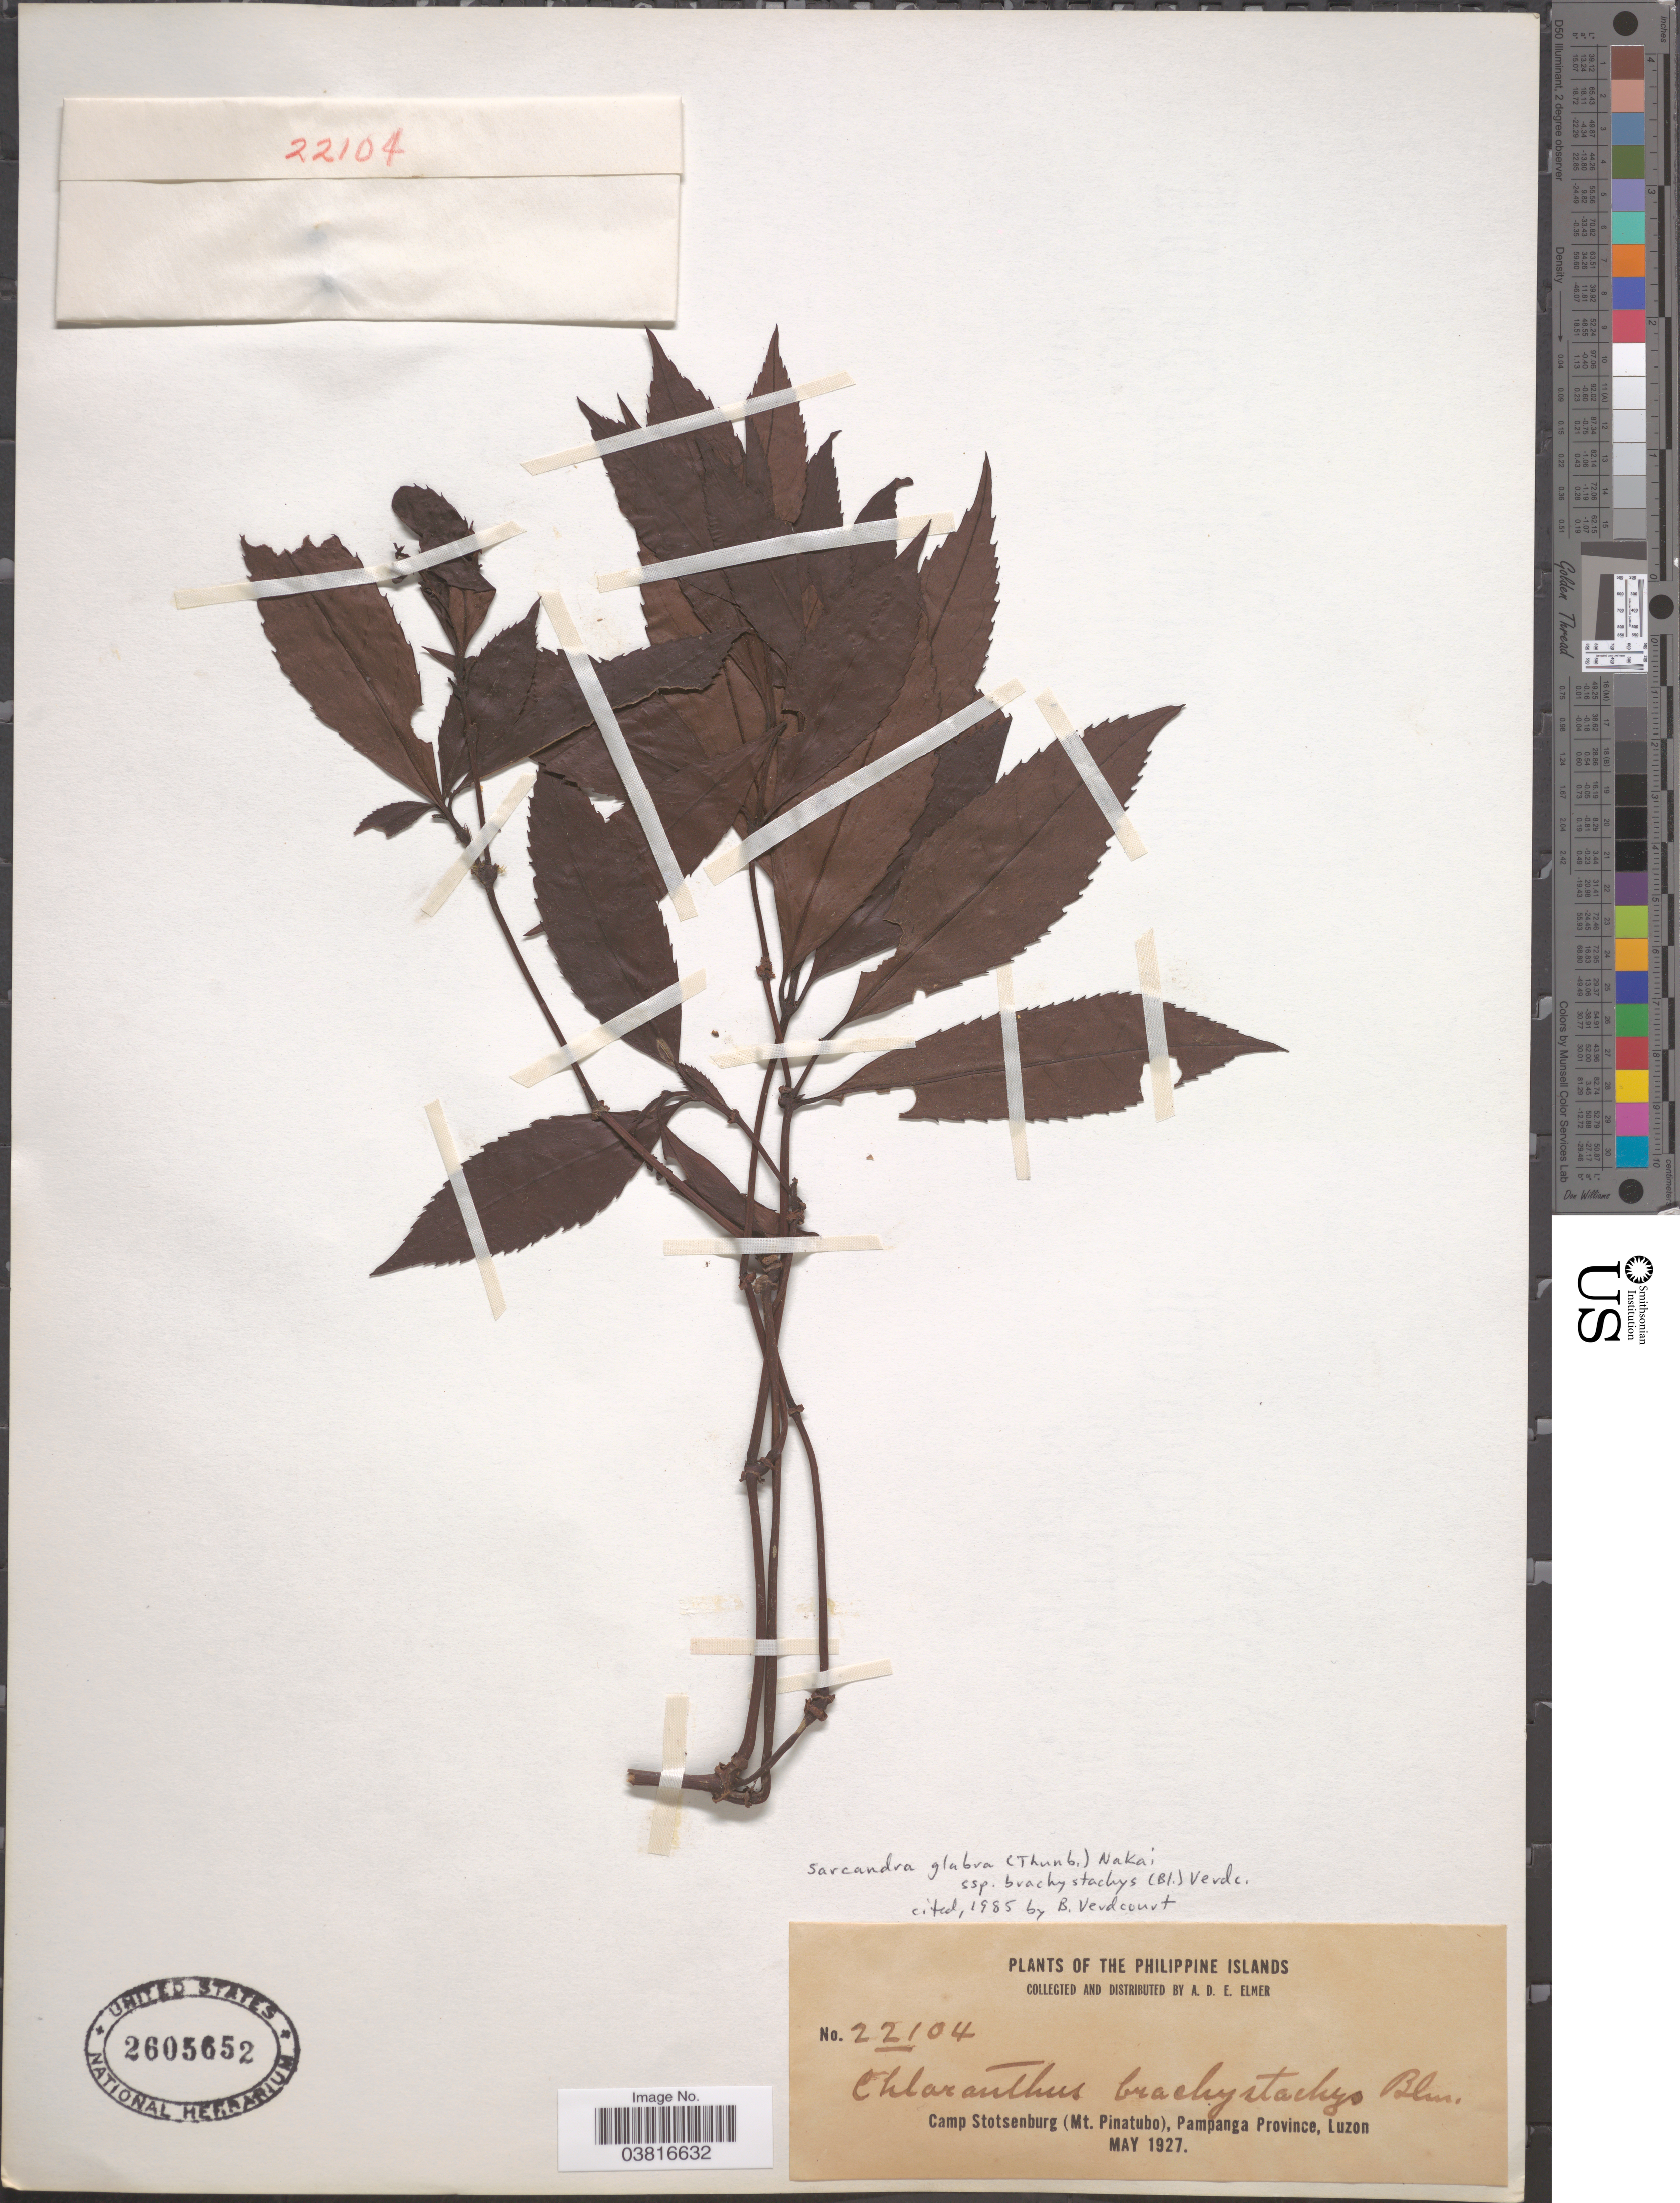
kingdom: Plantae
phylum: Tracheophyta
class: Magnoliopsida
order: Chloranthales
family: Chloranthaceae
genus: Sarcandra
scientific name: Sarcandra glabra subsp. brachystachys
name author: (Blume) Verdc.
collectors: A. D. E. Elmer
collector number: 22104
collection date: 1927-05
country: Philippines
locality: Camp Stotsenburg (Mt. Pinatubo), Pampanga Province, Luzon.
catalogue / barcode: US 2605652